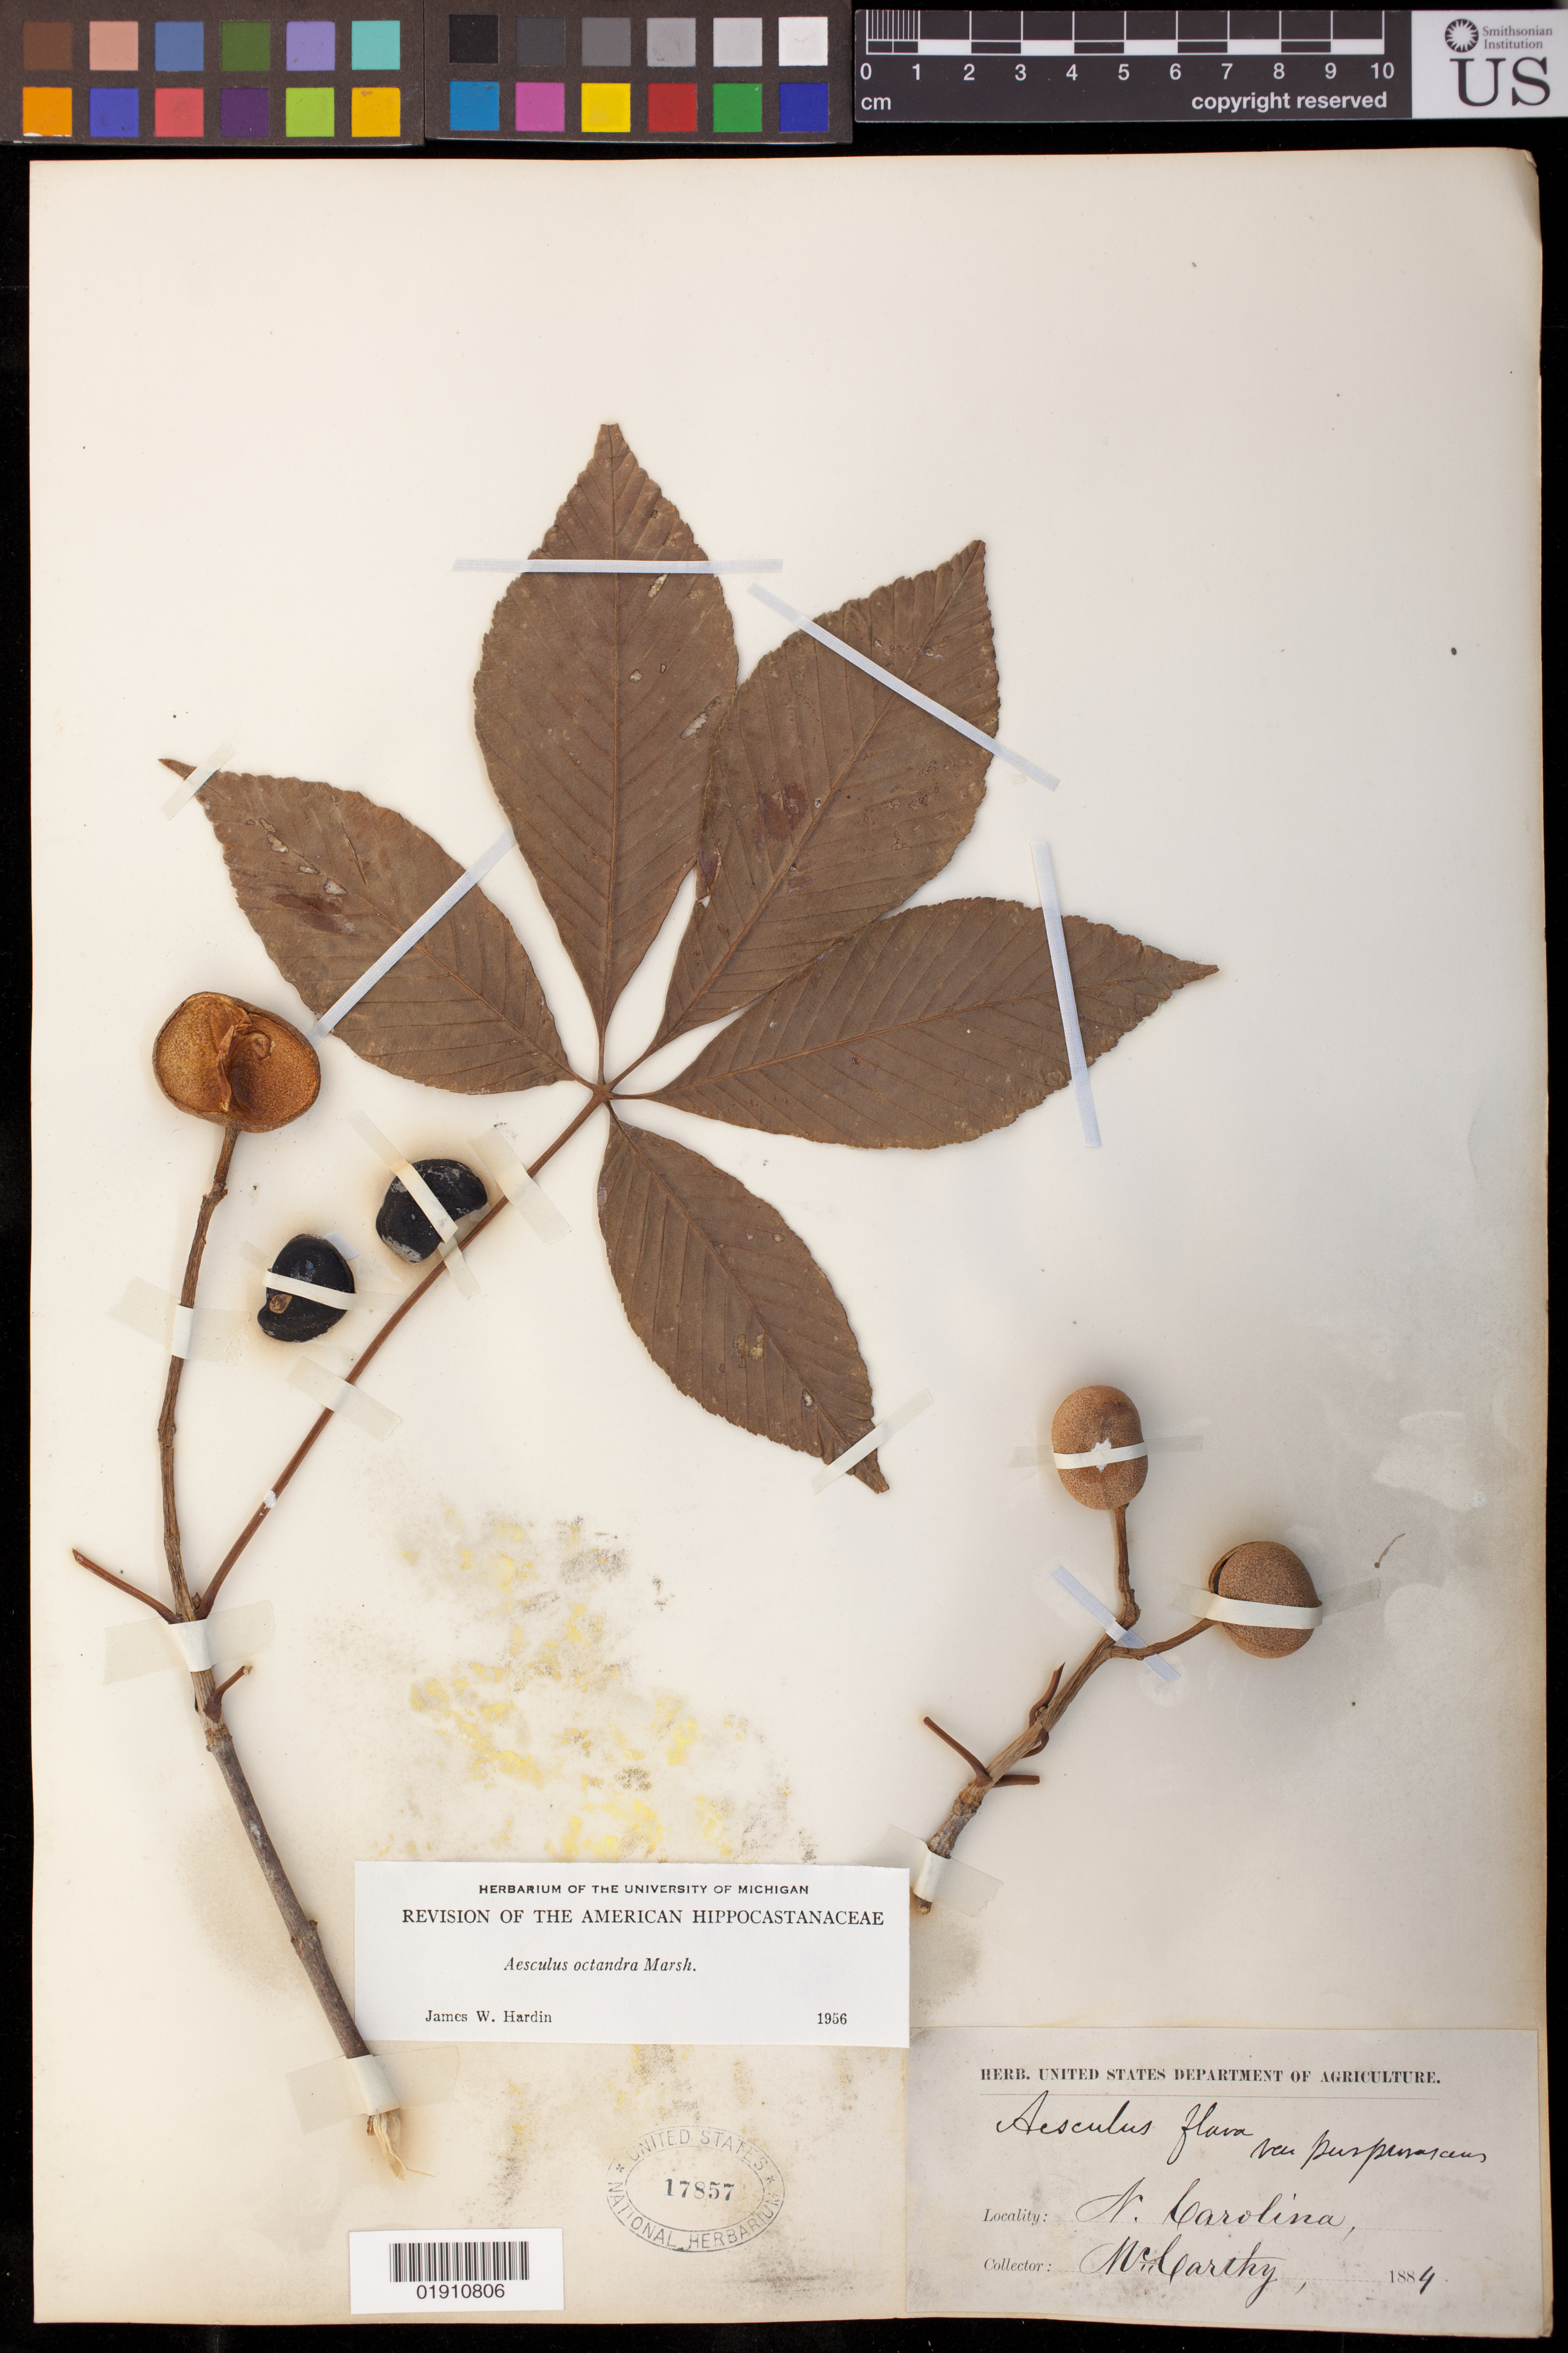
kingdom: Plantae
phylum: Tracheophyta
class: Magnoliopsida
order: Sapindales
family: Sapindaceae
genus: Aesculus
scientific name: Aesculus octandra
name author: Marshall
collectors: -- McCarthy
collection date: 1884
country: United States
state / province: North Carolina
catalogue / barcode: US 17857